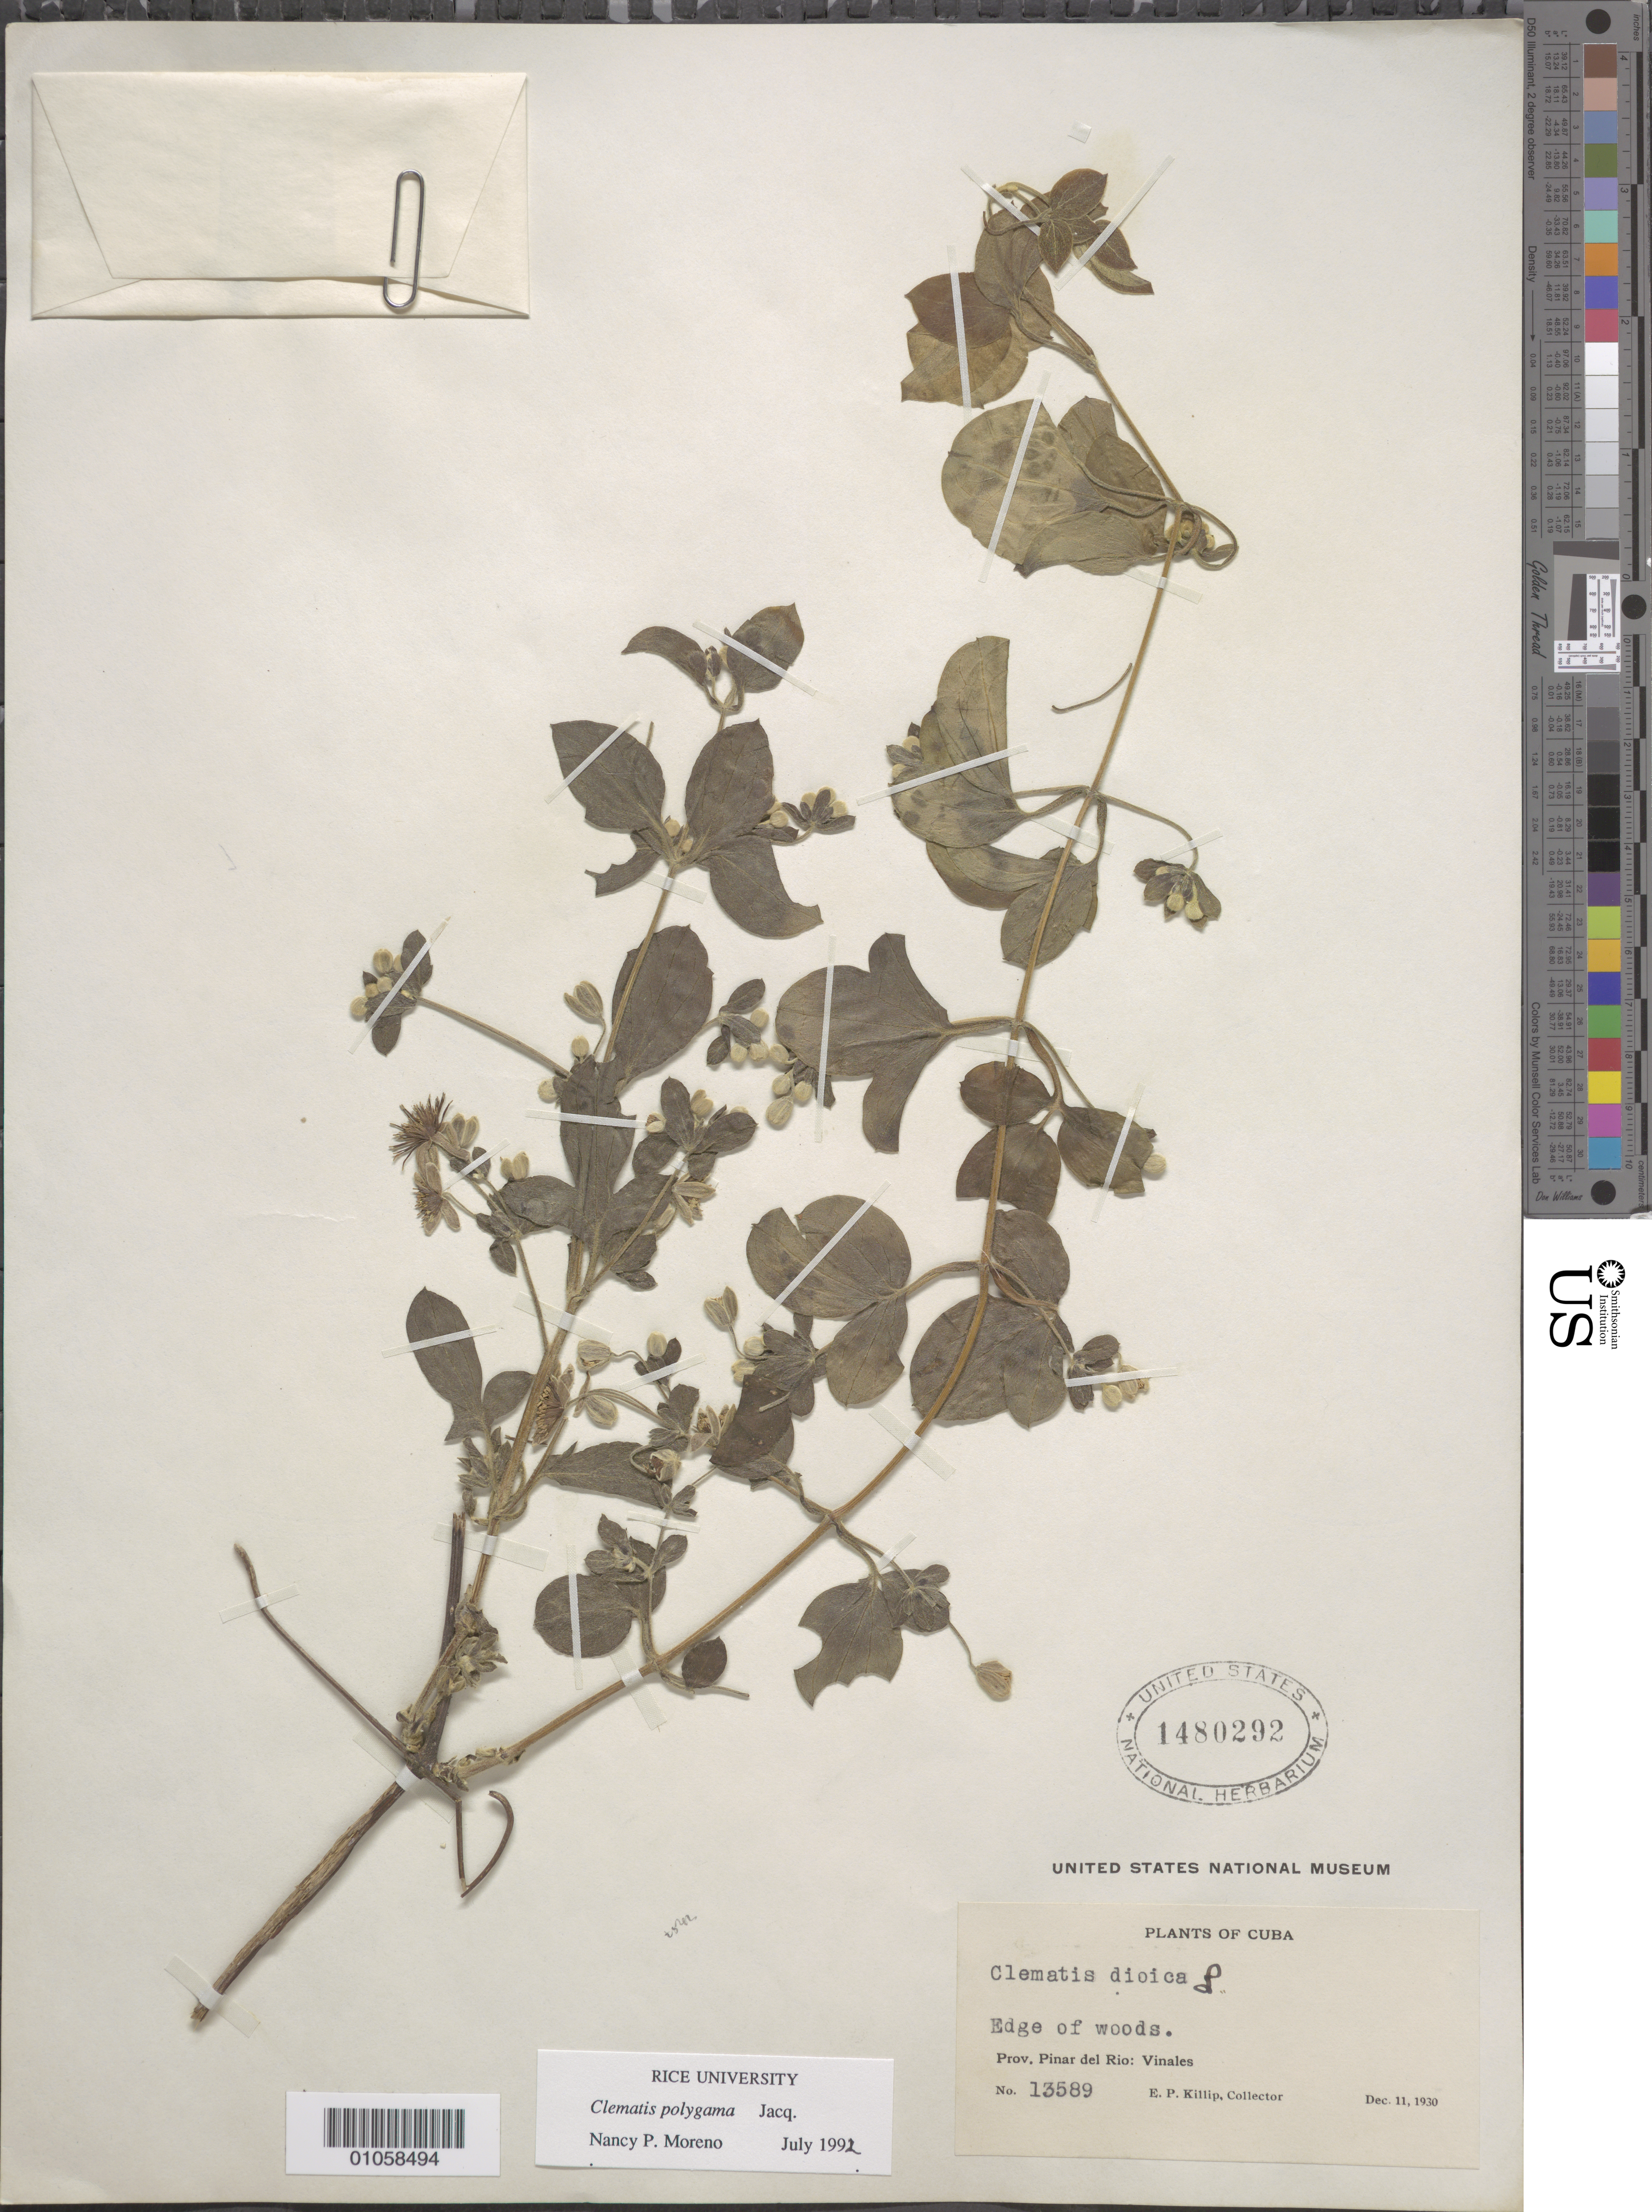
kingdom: Plantae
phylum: Tracheophyta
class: Magnoliopsida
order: Ranunculales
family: Ranunculaceae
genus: Clematis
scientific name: Clematis polygama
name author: Jacq.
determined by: Moreno, N. P.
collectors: E. P. Killip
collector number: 13589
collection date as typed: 11 Dec 1930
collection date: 1930-12-11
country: Cuba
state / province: Pinar del Río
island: Cuba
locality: Viñales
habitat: Edge of woods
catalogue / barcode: US 1480292